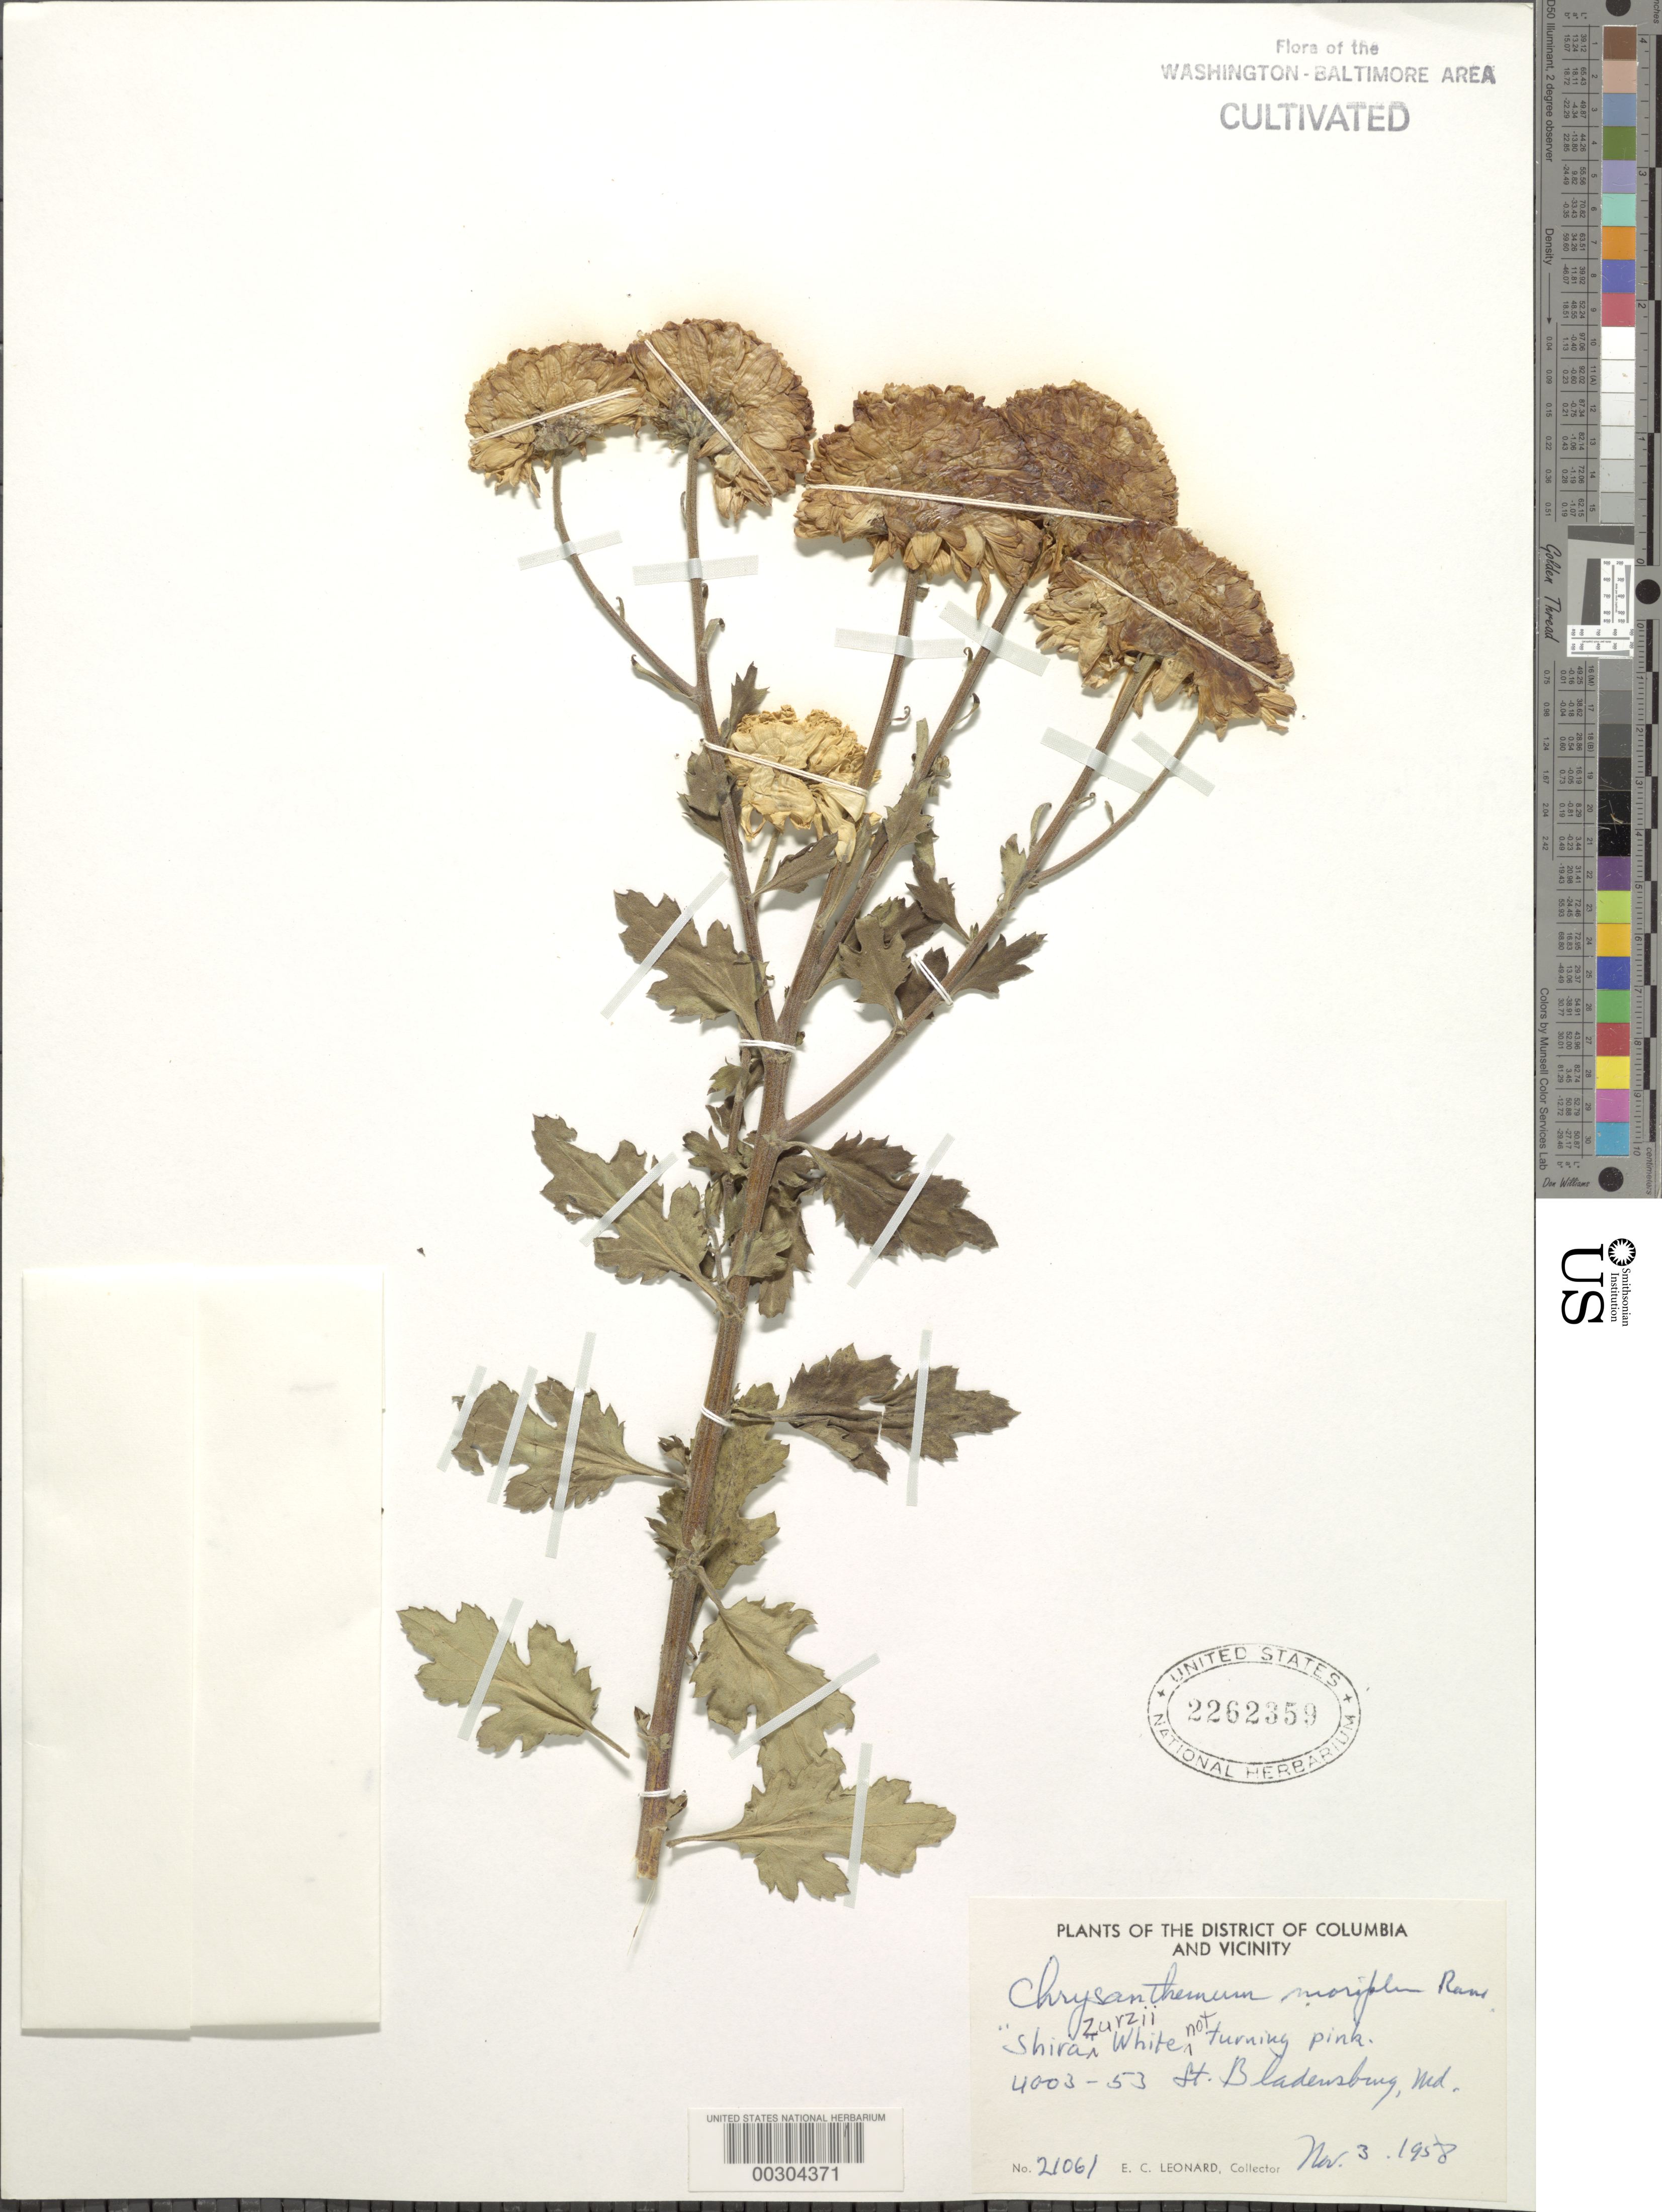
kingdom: Plantae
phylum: Tracheophyta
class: Magnoliopsida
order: Asterales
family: Asteraceae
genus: Chrysanthemum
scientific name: Chrysanthemum morifolium 'Shira Zurzii'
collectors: E. C. Leonard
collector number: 21061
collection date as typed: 03 Nov 1958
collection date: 1958-11-03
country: United States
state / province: Maryland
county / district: Prince George's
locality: Bladensburg, 4003 53 St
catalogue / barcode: US 2262359